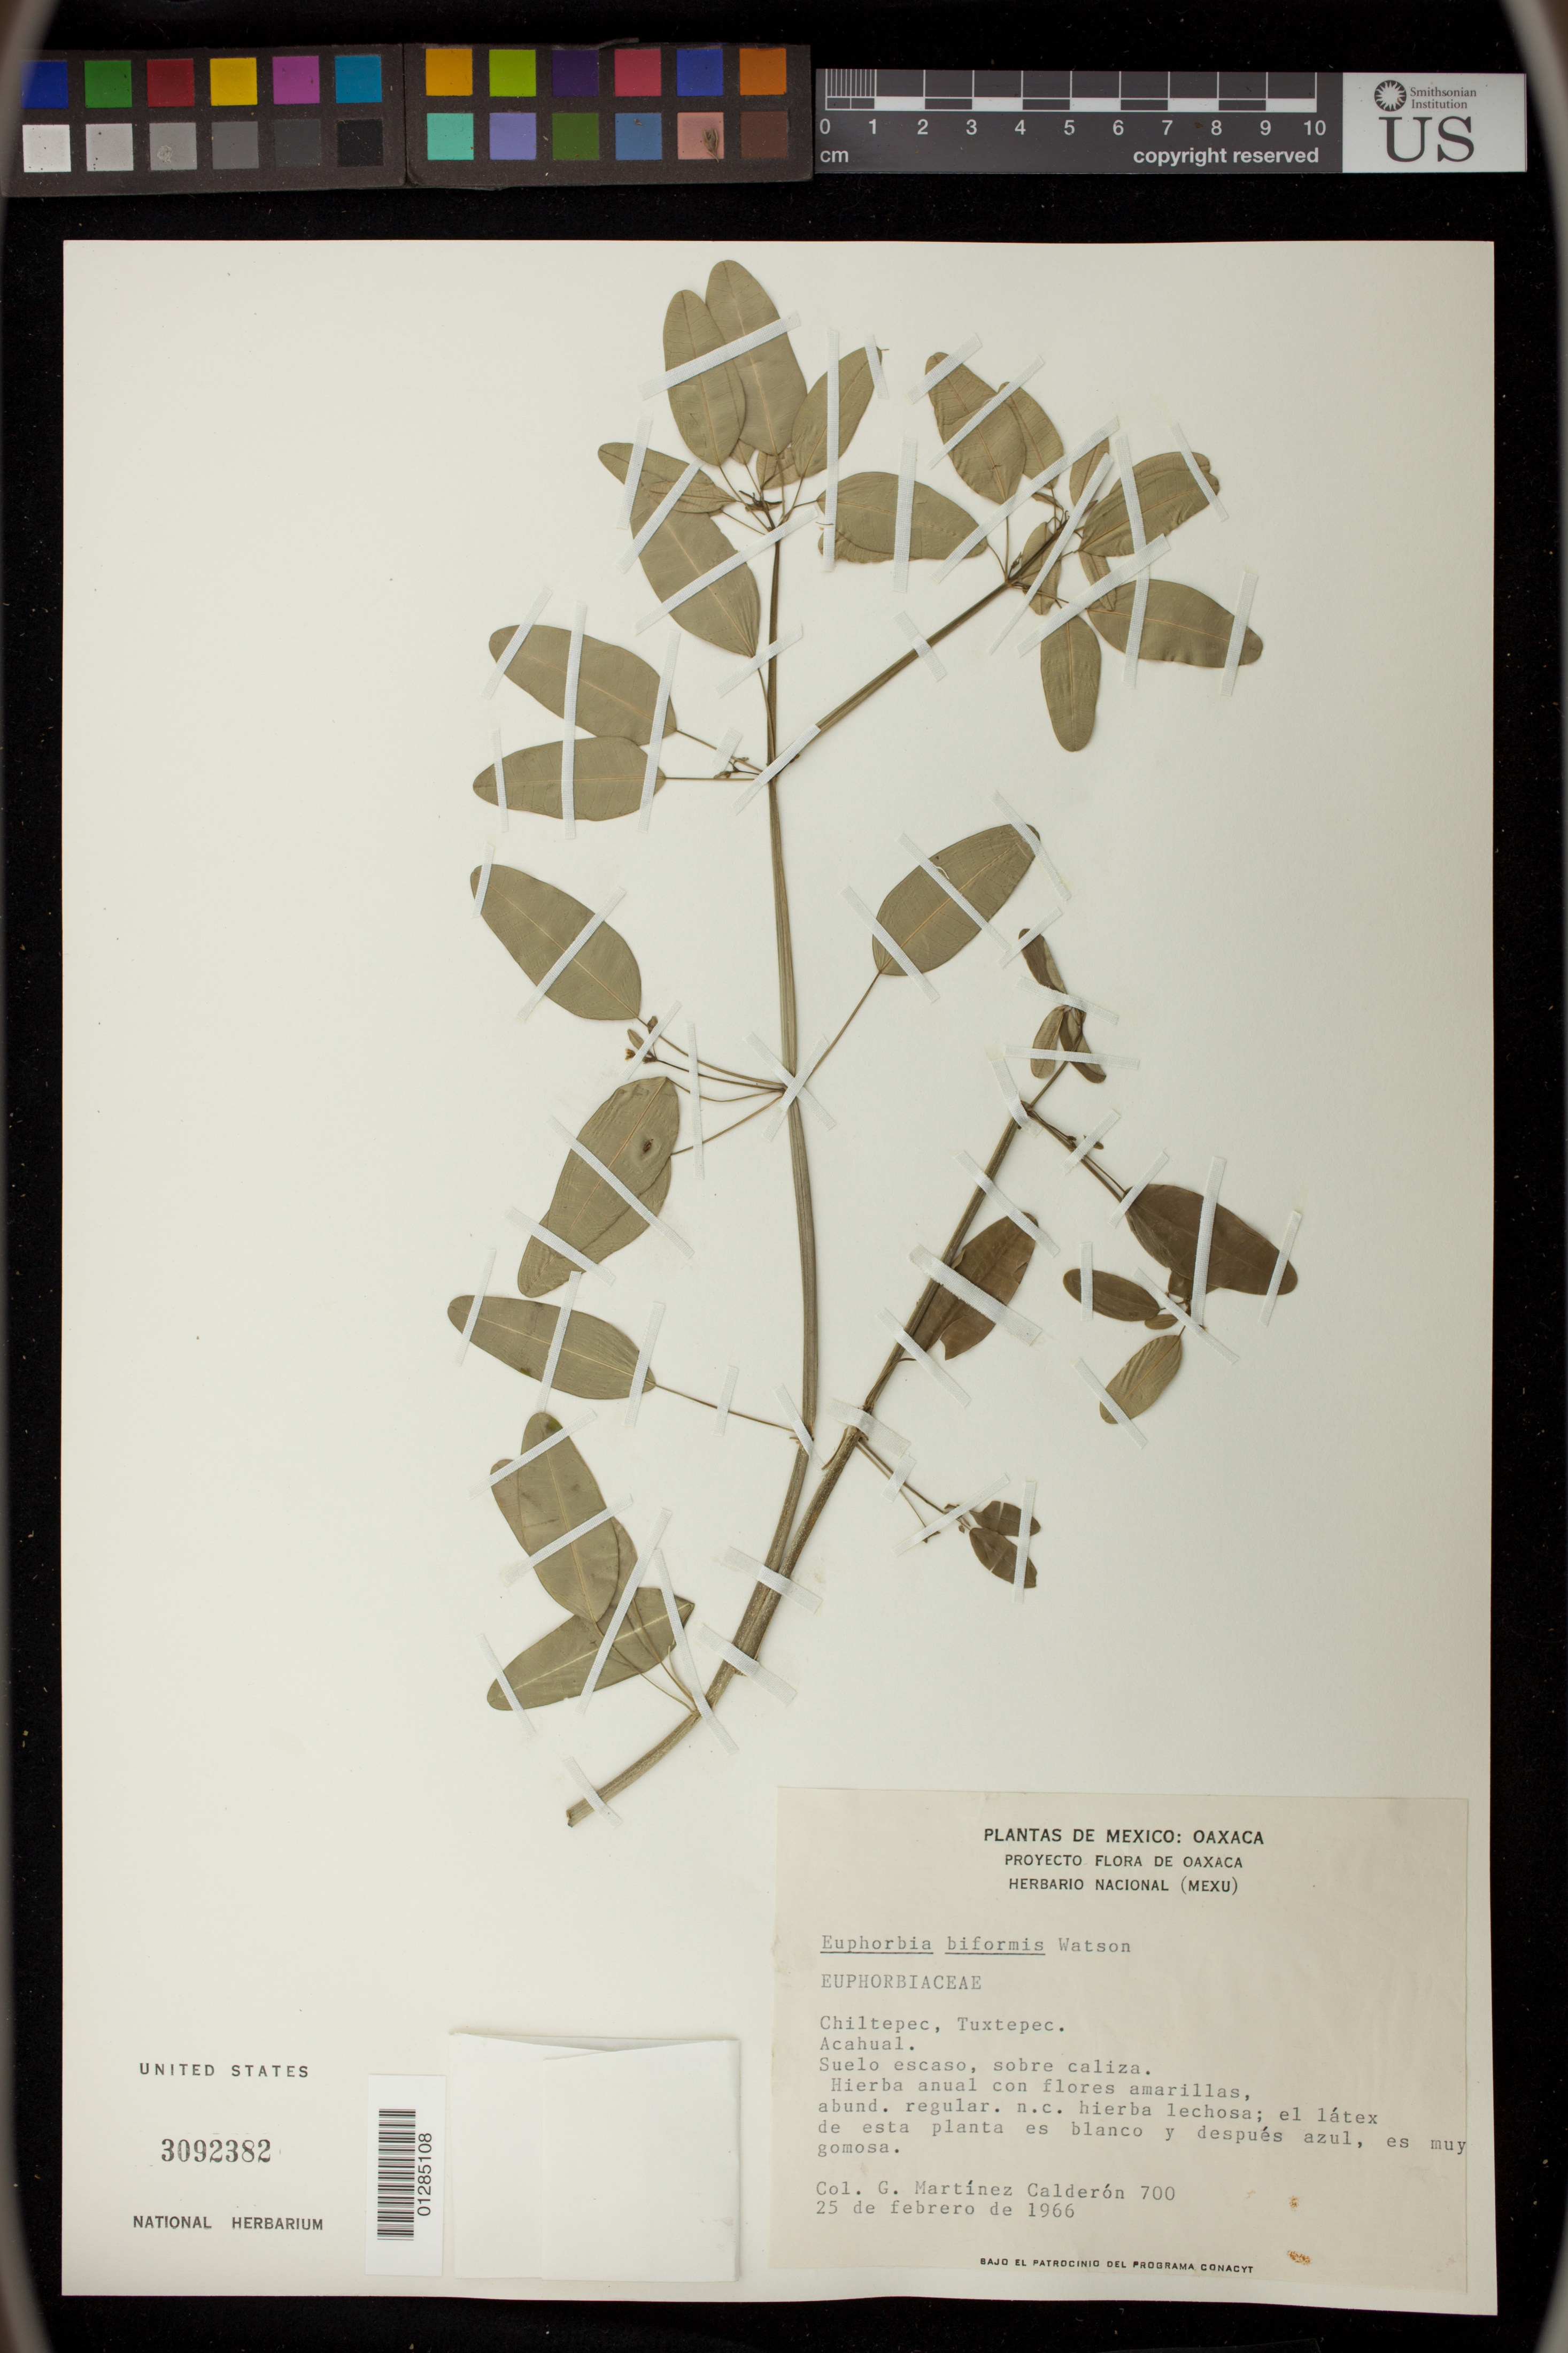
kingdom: Plantae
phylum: Tracheophyta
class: Magnoliopsida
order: Malpighiales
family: Euphorbiaceae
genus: Euphorbia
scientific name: Euphorbia macropus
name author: (Klotzsch & Garcke) Boiss.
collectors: G. Martínez Calderón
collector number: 700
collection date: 1966-02-25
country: Mexico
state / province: Oaxaca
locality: Chiltepec, Tuxtepec.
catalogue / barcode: US 3092382